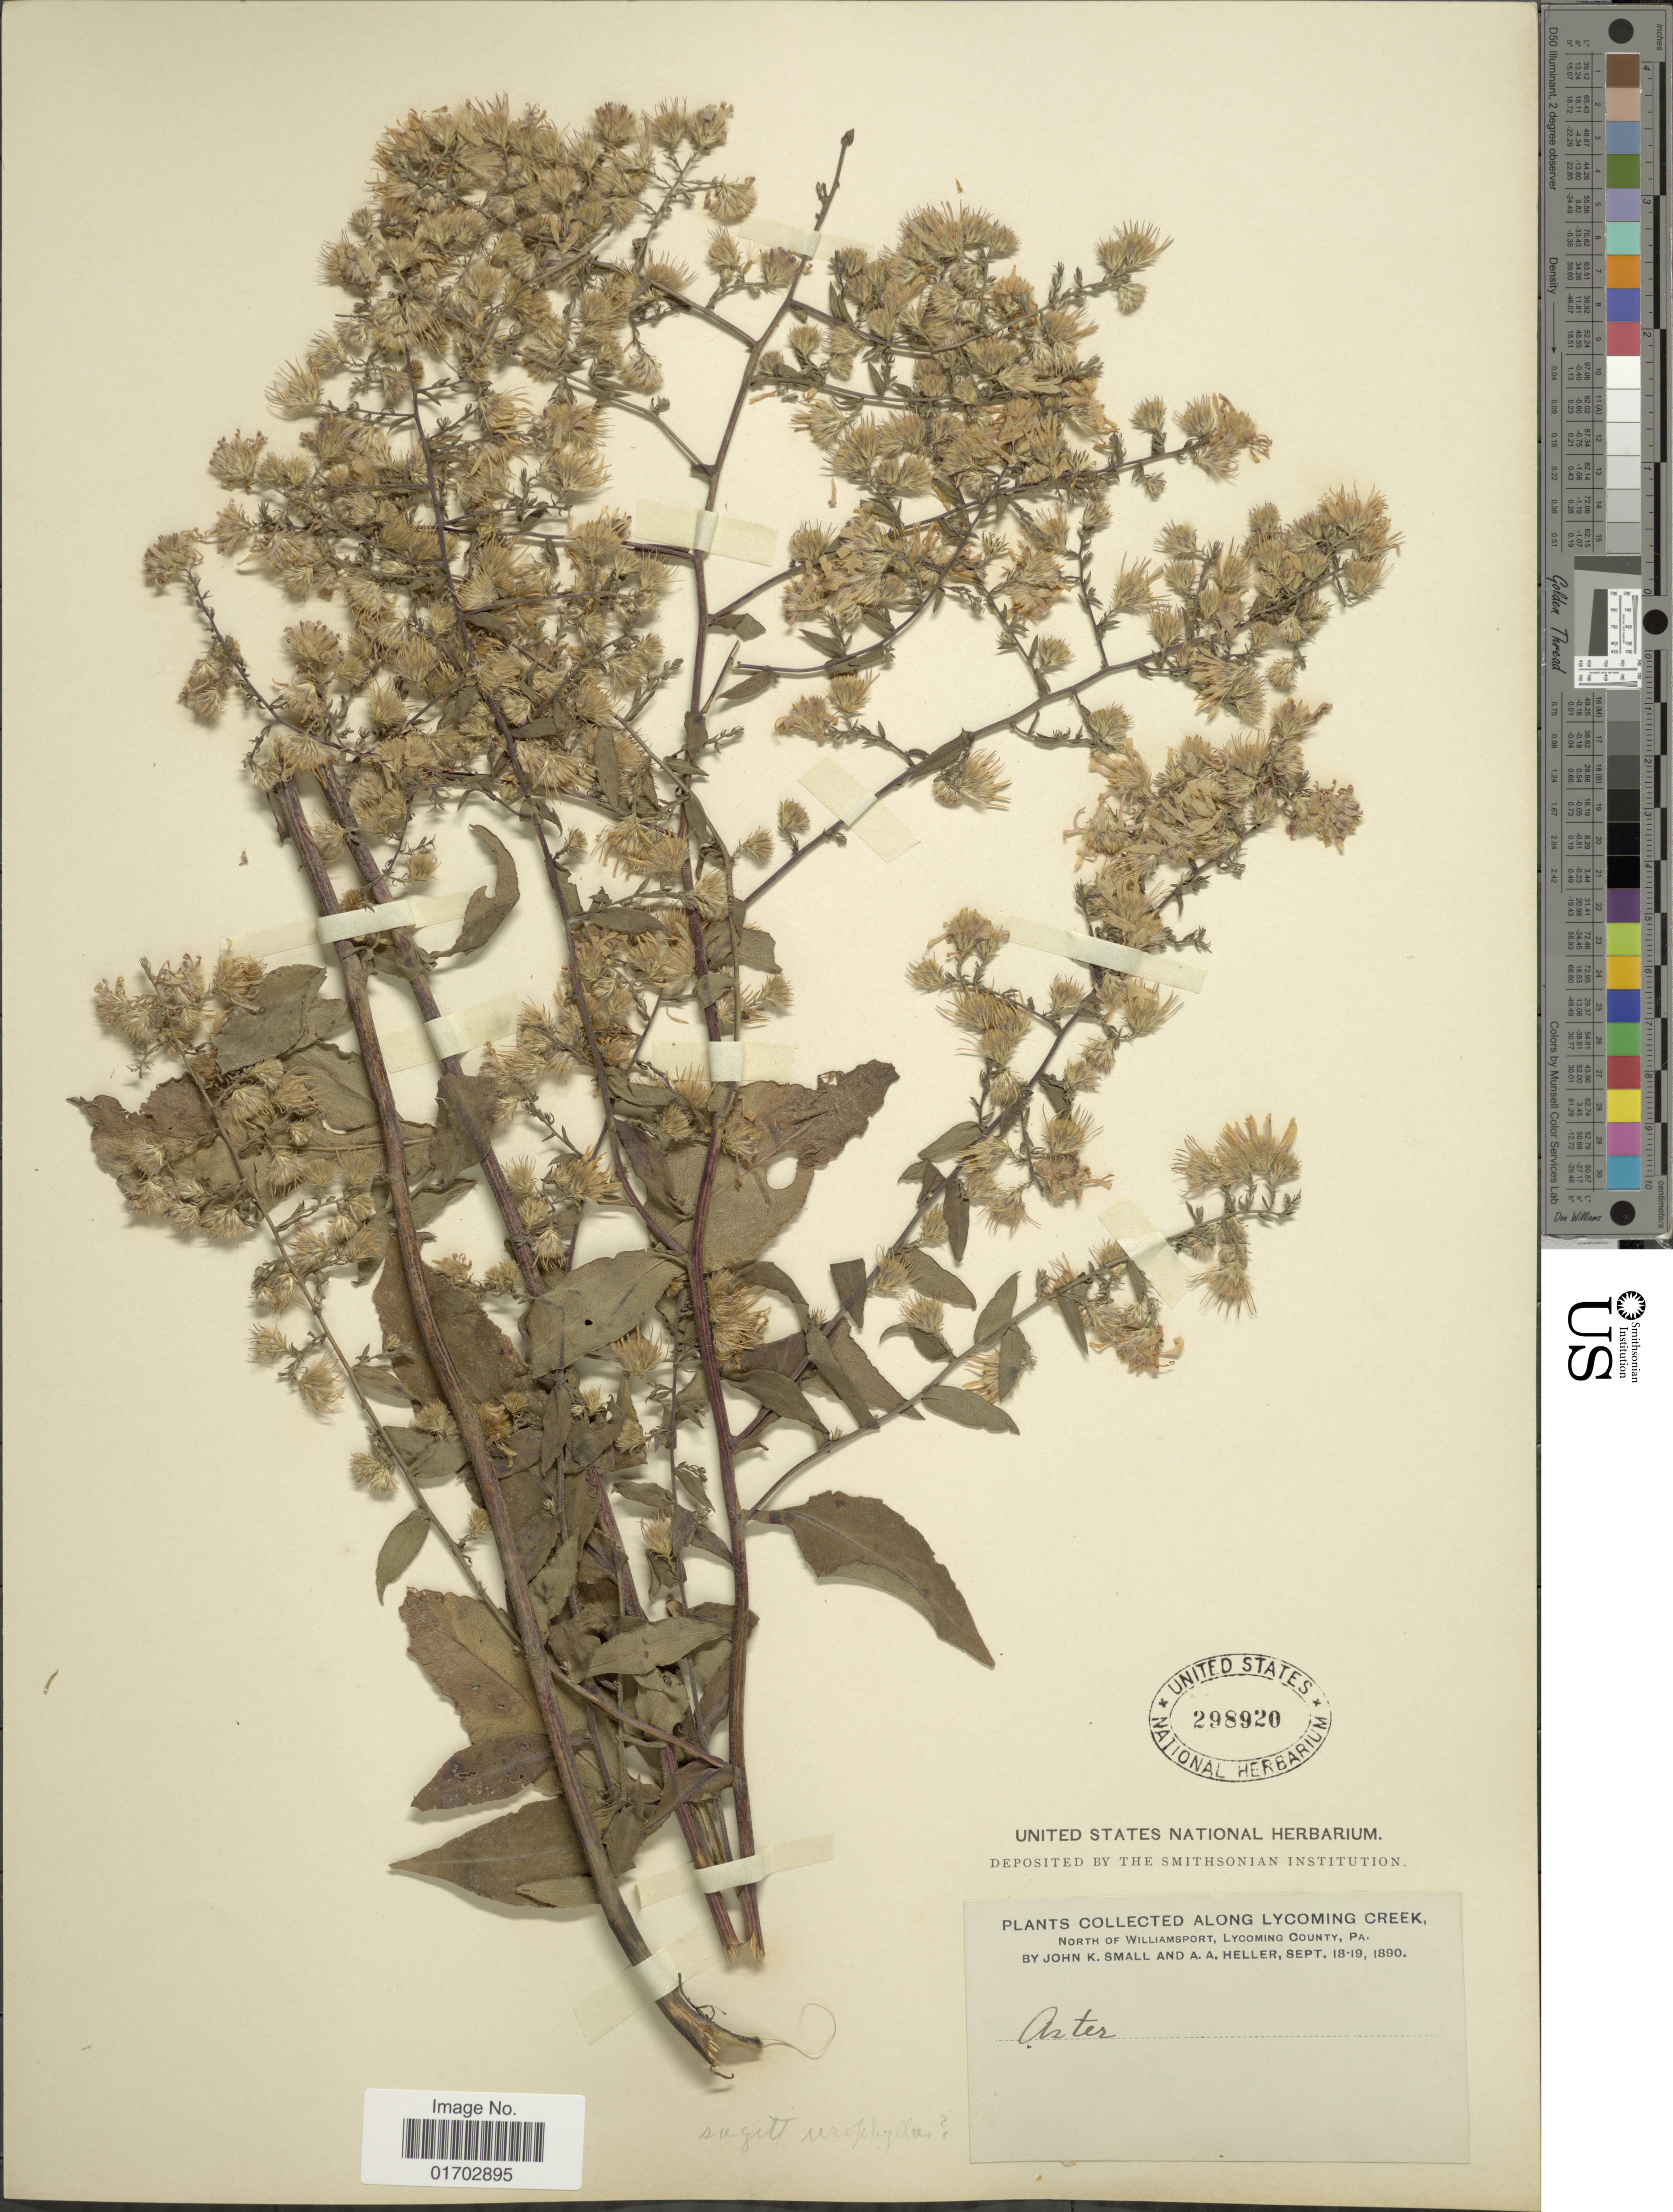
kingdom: Plantae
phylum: Tracheophyta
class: Magnoliopsida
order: Asterales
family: Asteraceae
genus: Symphyotrichum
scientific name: Symphyotrichum urophyllum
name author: (Lindl. ex DC.) G.L. Nesom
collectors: J. K. Small & A. A. Heller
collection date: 1890-09-18/1890-09-19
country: United States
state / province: Pennsylvania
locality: Along Lycoming Creek, north of Williamsport, Lycoming County.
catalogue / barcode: US 298920